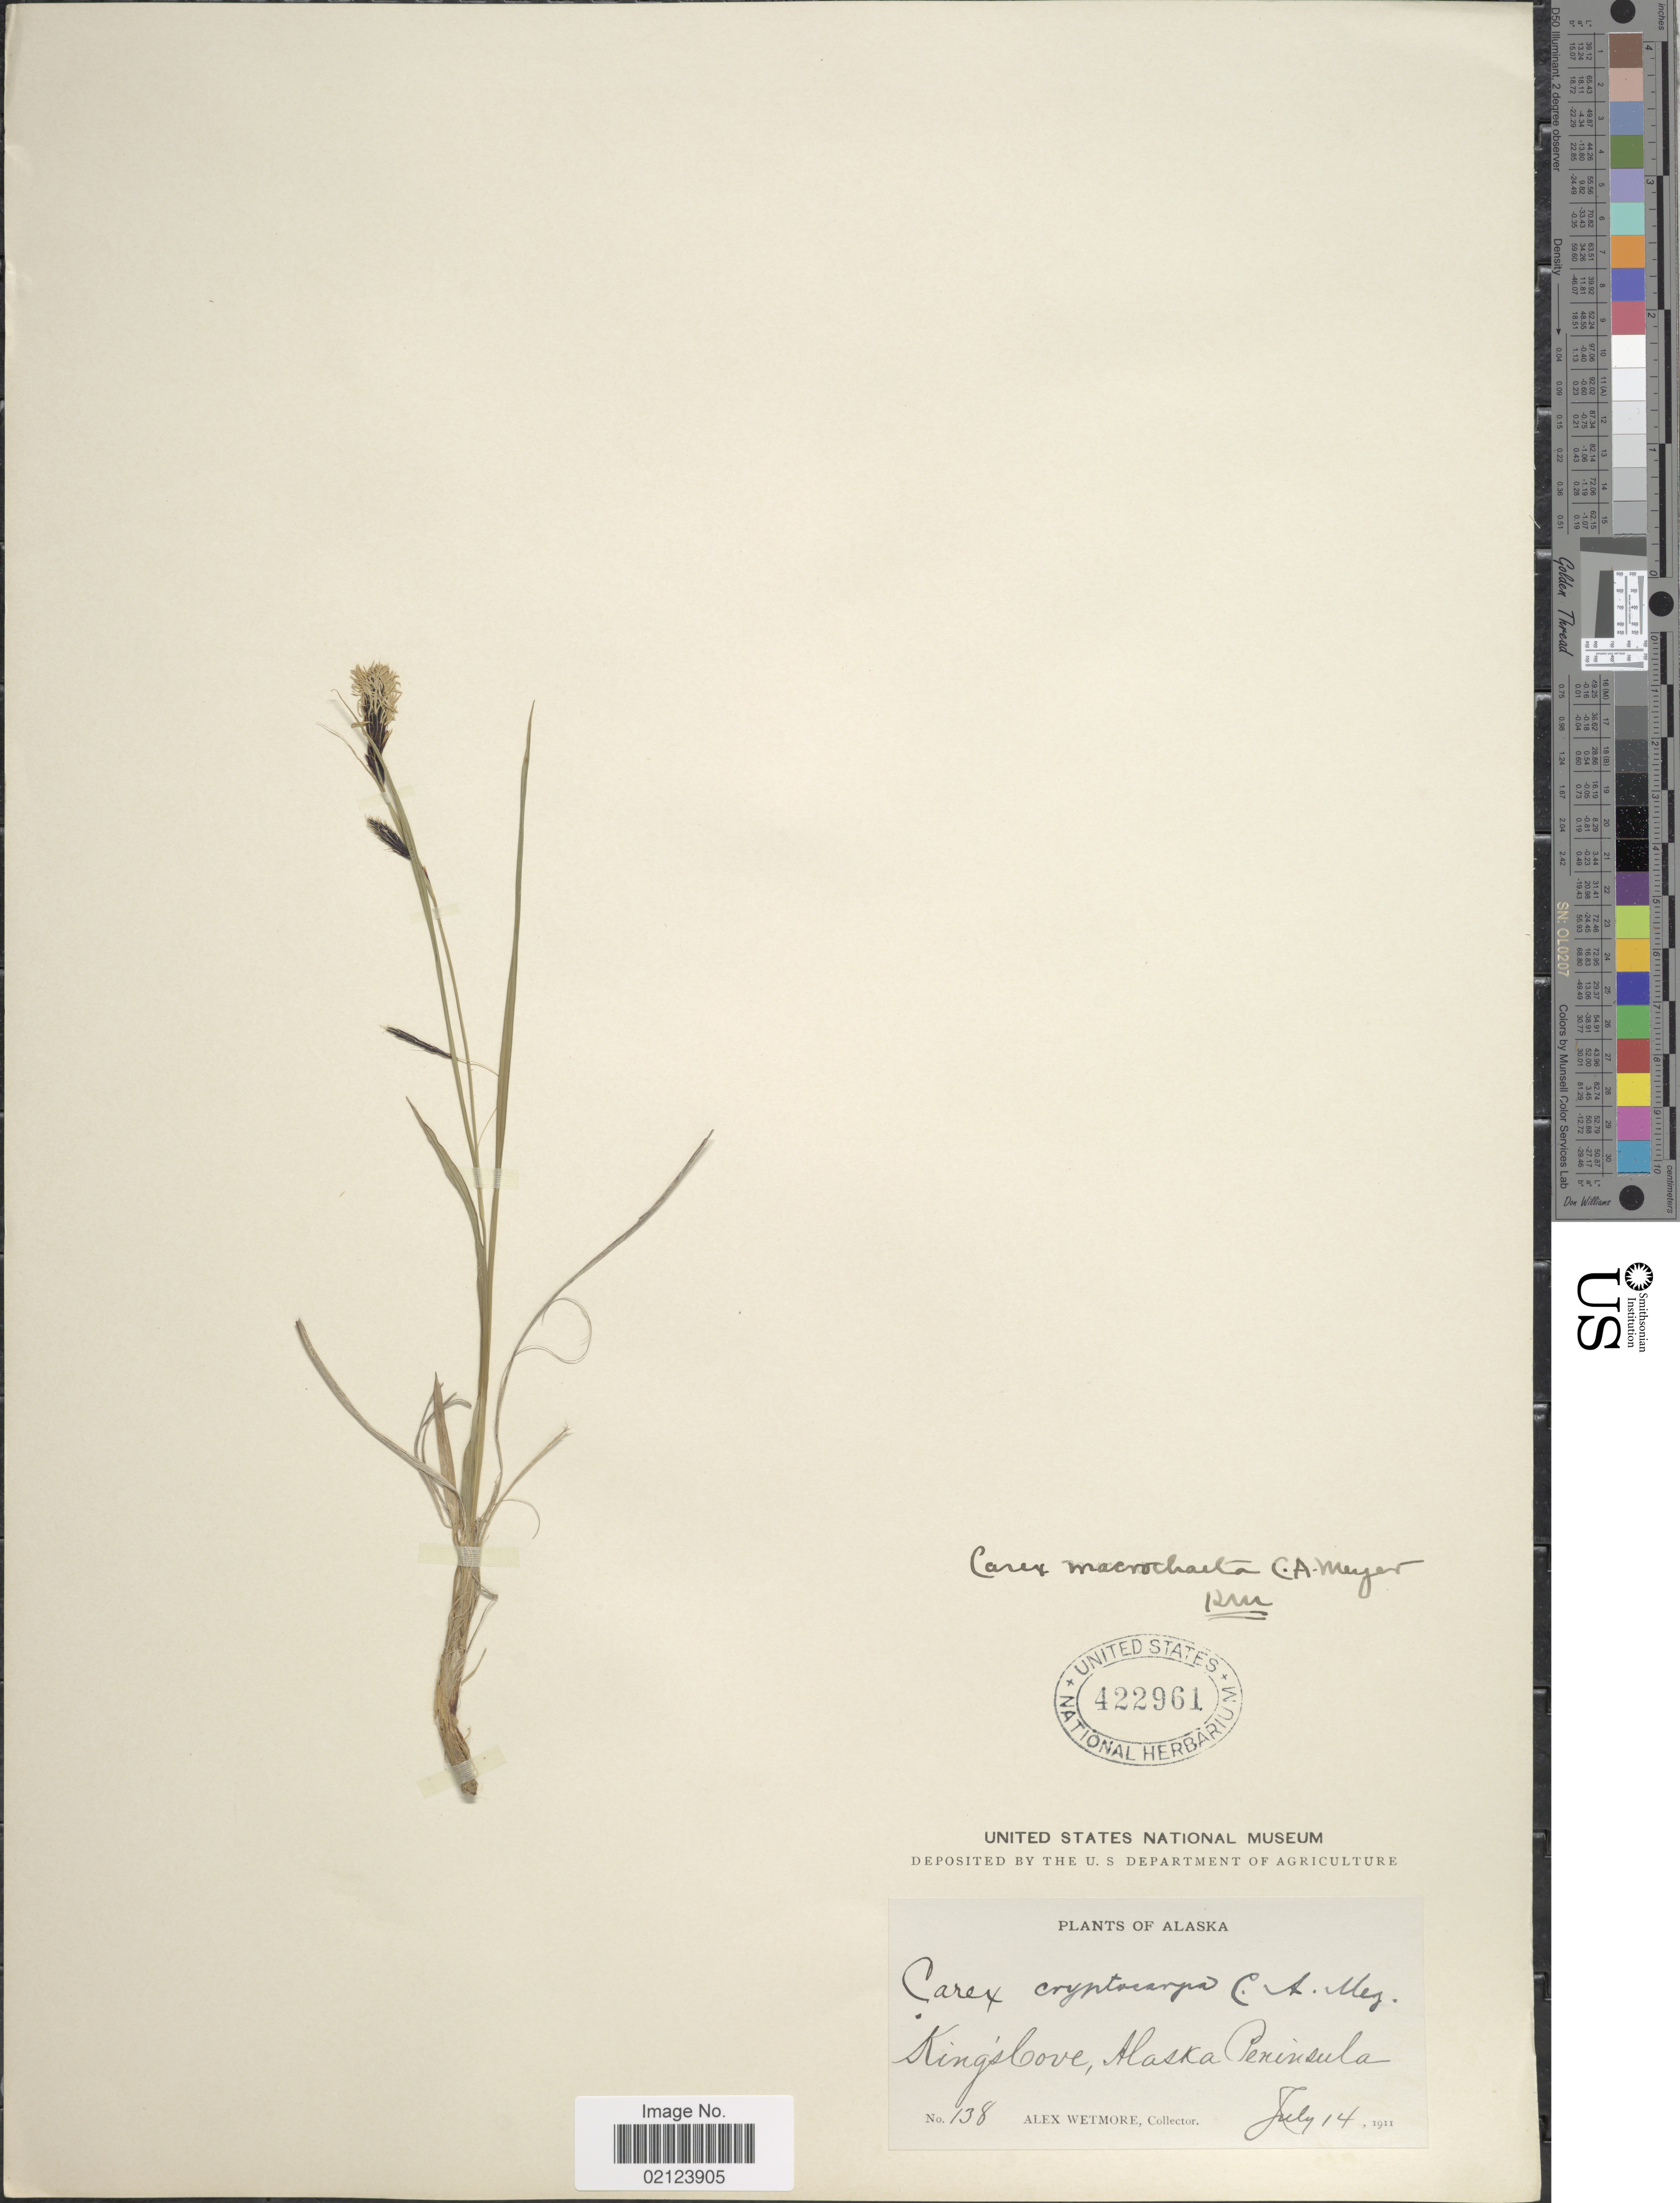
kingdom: Plantae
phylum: Tracheophyta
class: Liliopsida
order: Poales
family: Cyperaceae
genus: Carex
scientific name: Carex macrochaeta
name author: C.A. Mey.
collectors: A. Wetmore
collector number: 138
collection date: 1911-07-14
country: United States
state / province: Alaska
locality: King's Cove, Alaska Peninsula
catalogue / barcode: US 422961